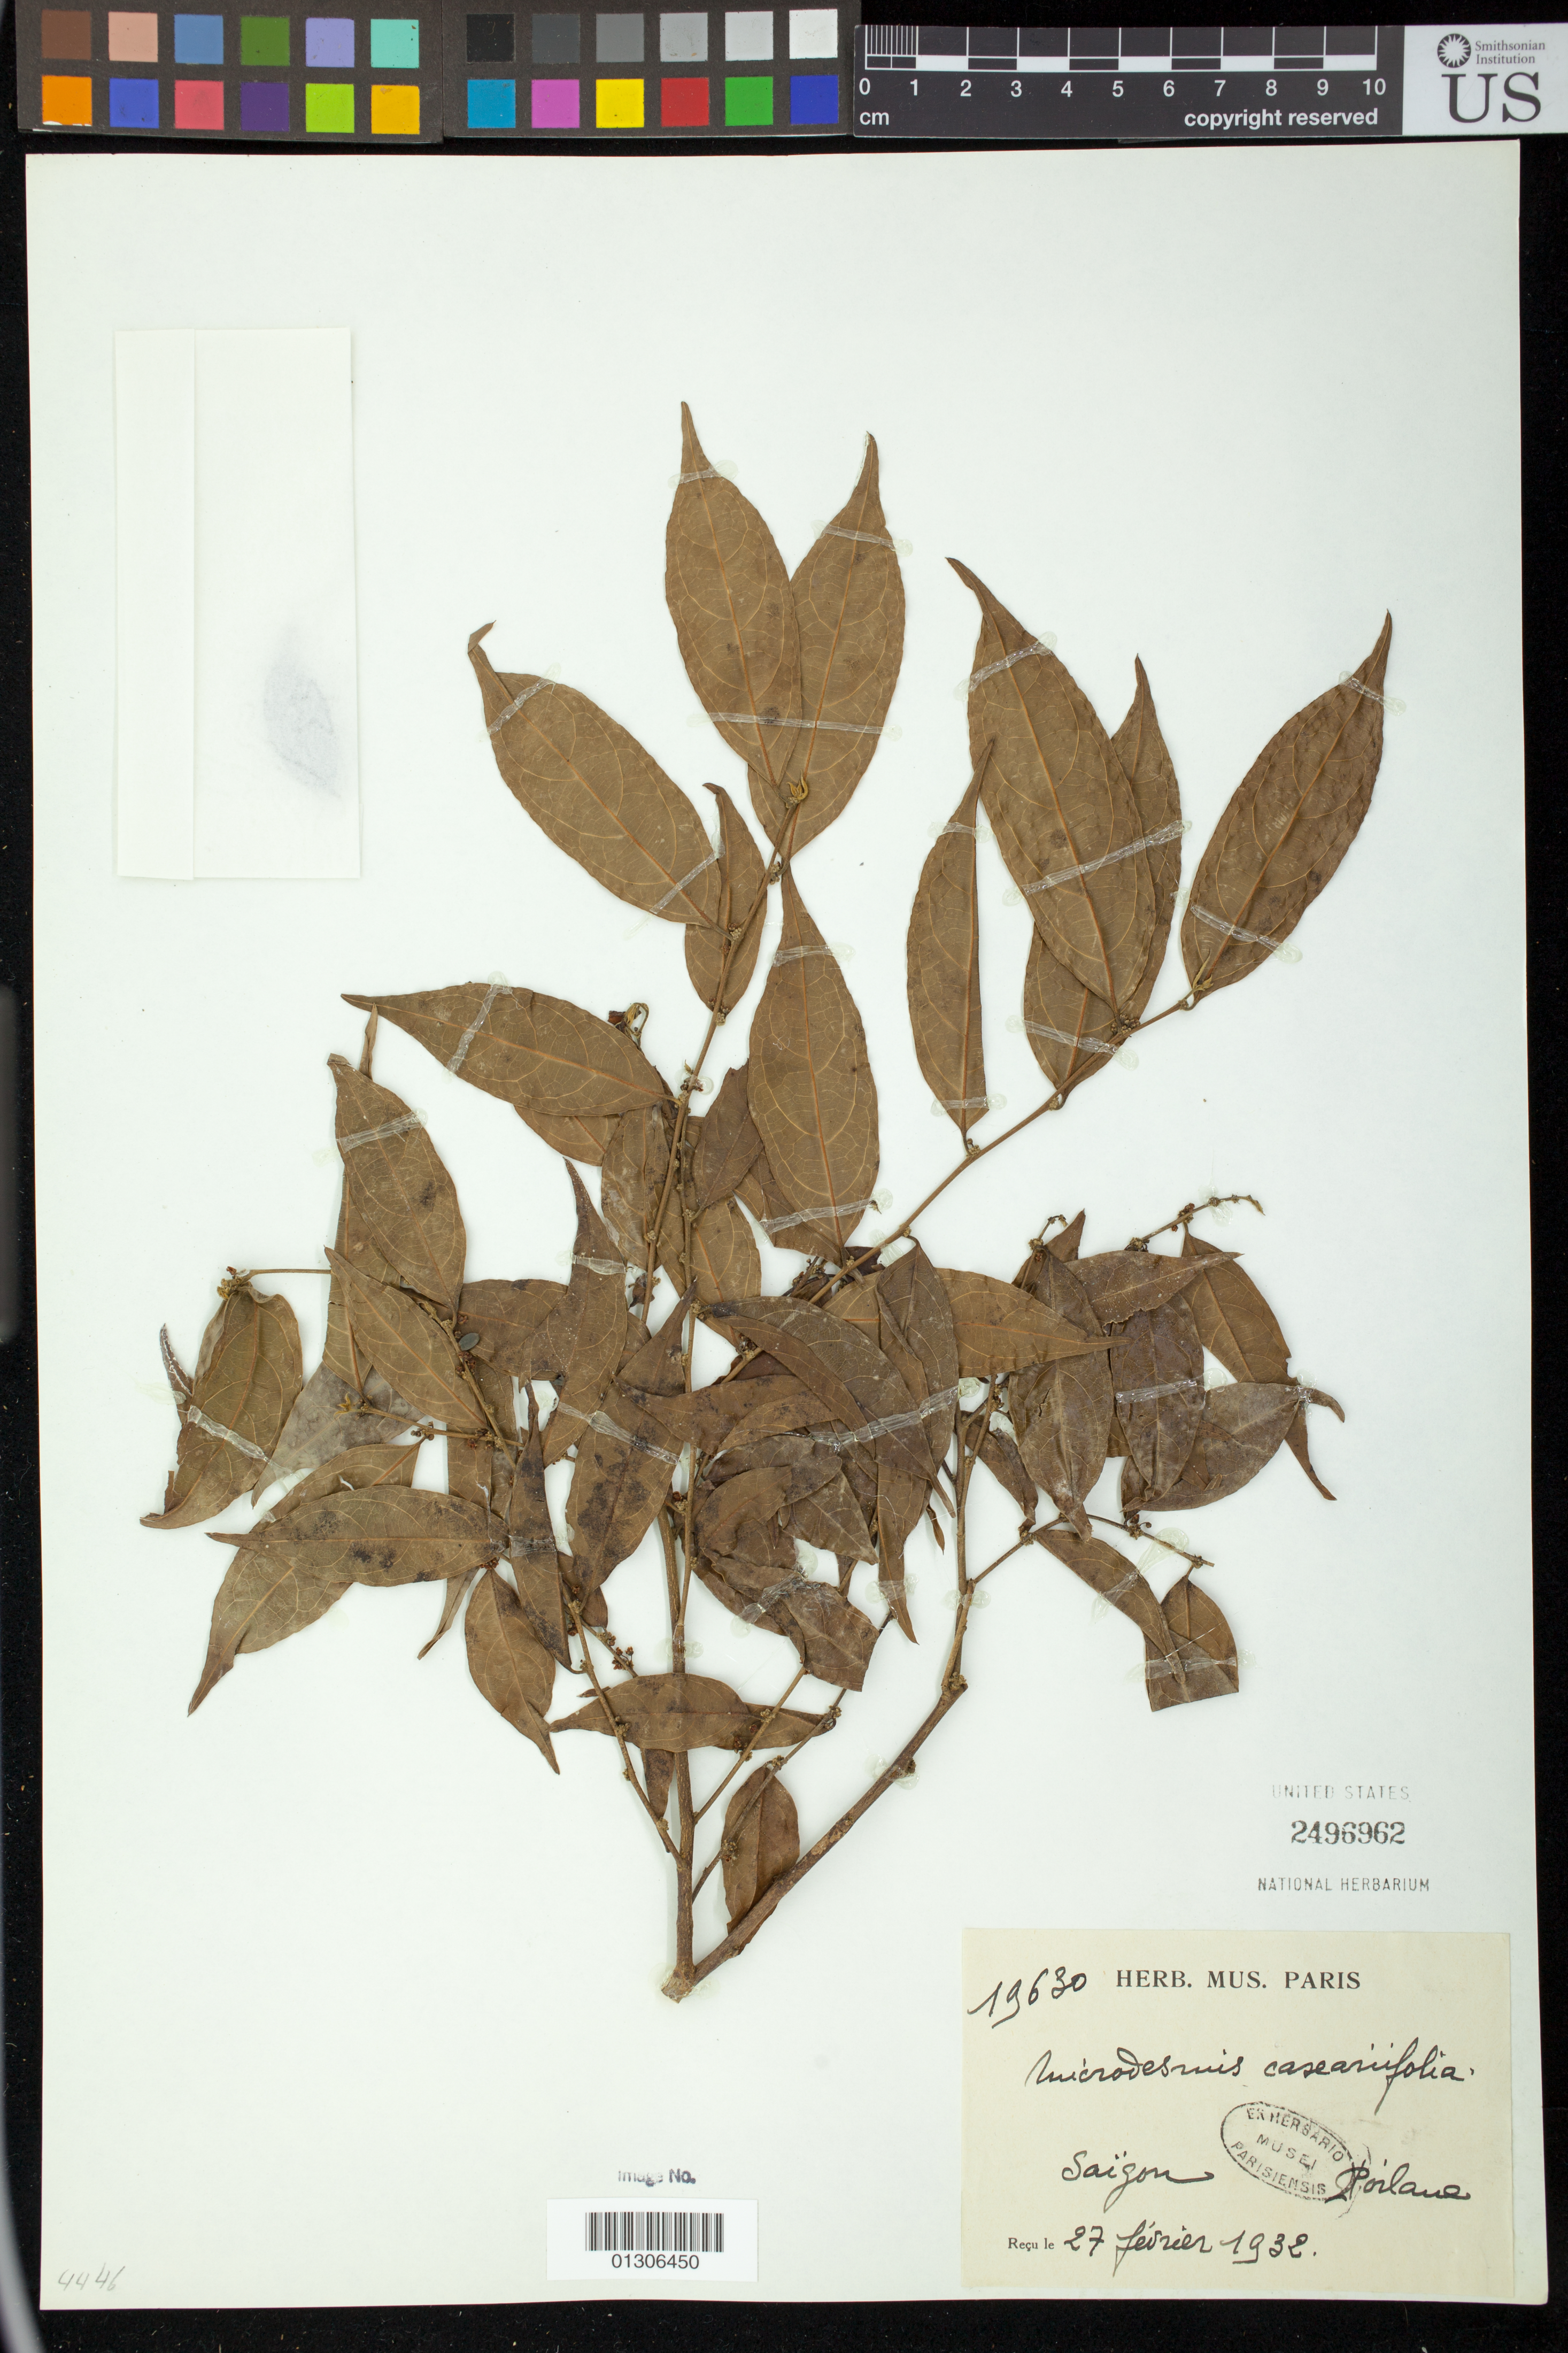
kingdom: Plantae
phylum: Tracheophyta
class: Magnoliopsida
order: Malpighiales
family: Pandaceae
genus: Microdesmis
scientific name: Microdesmis casearifolia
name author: Planch. & Hook.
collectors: E. Poilane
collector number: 19630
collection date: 1932-02-27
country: Vietnam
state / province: Ho Chi Minh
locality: Saigon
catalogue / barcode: US 2496962